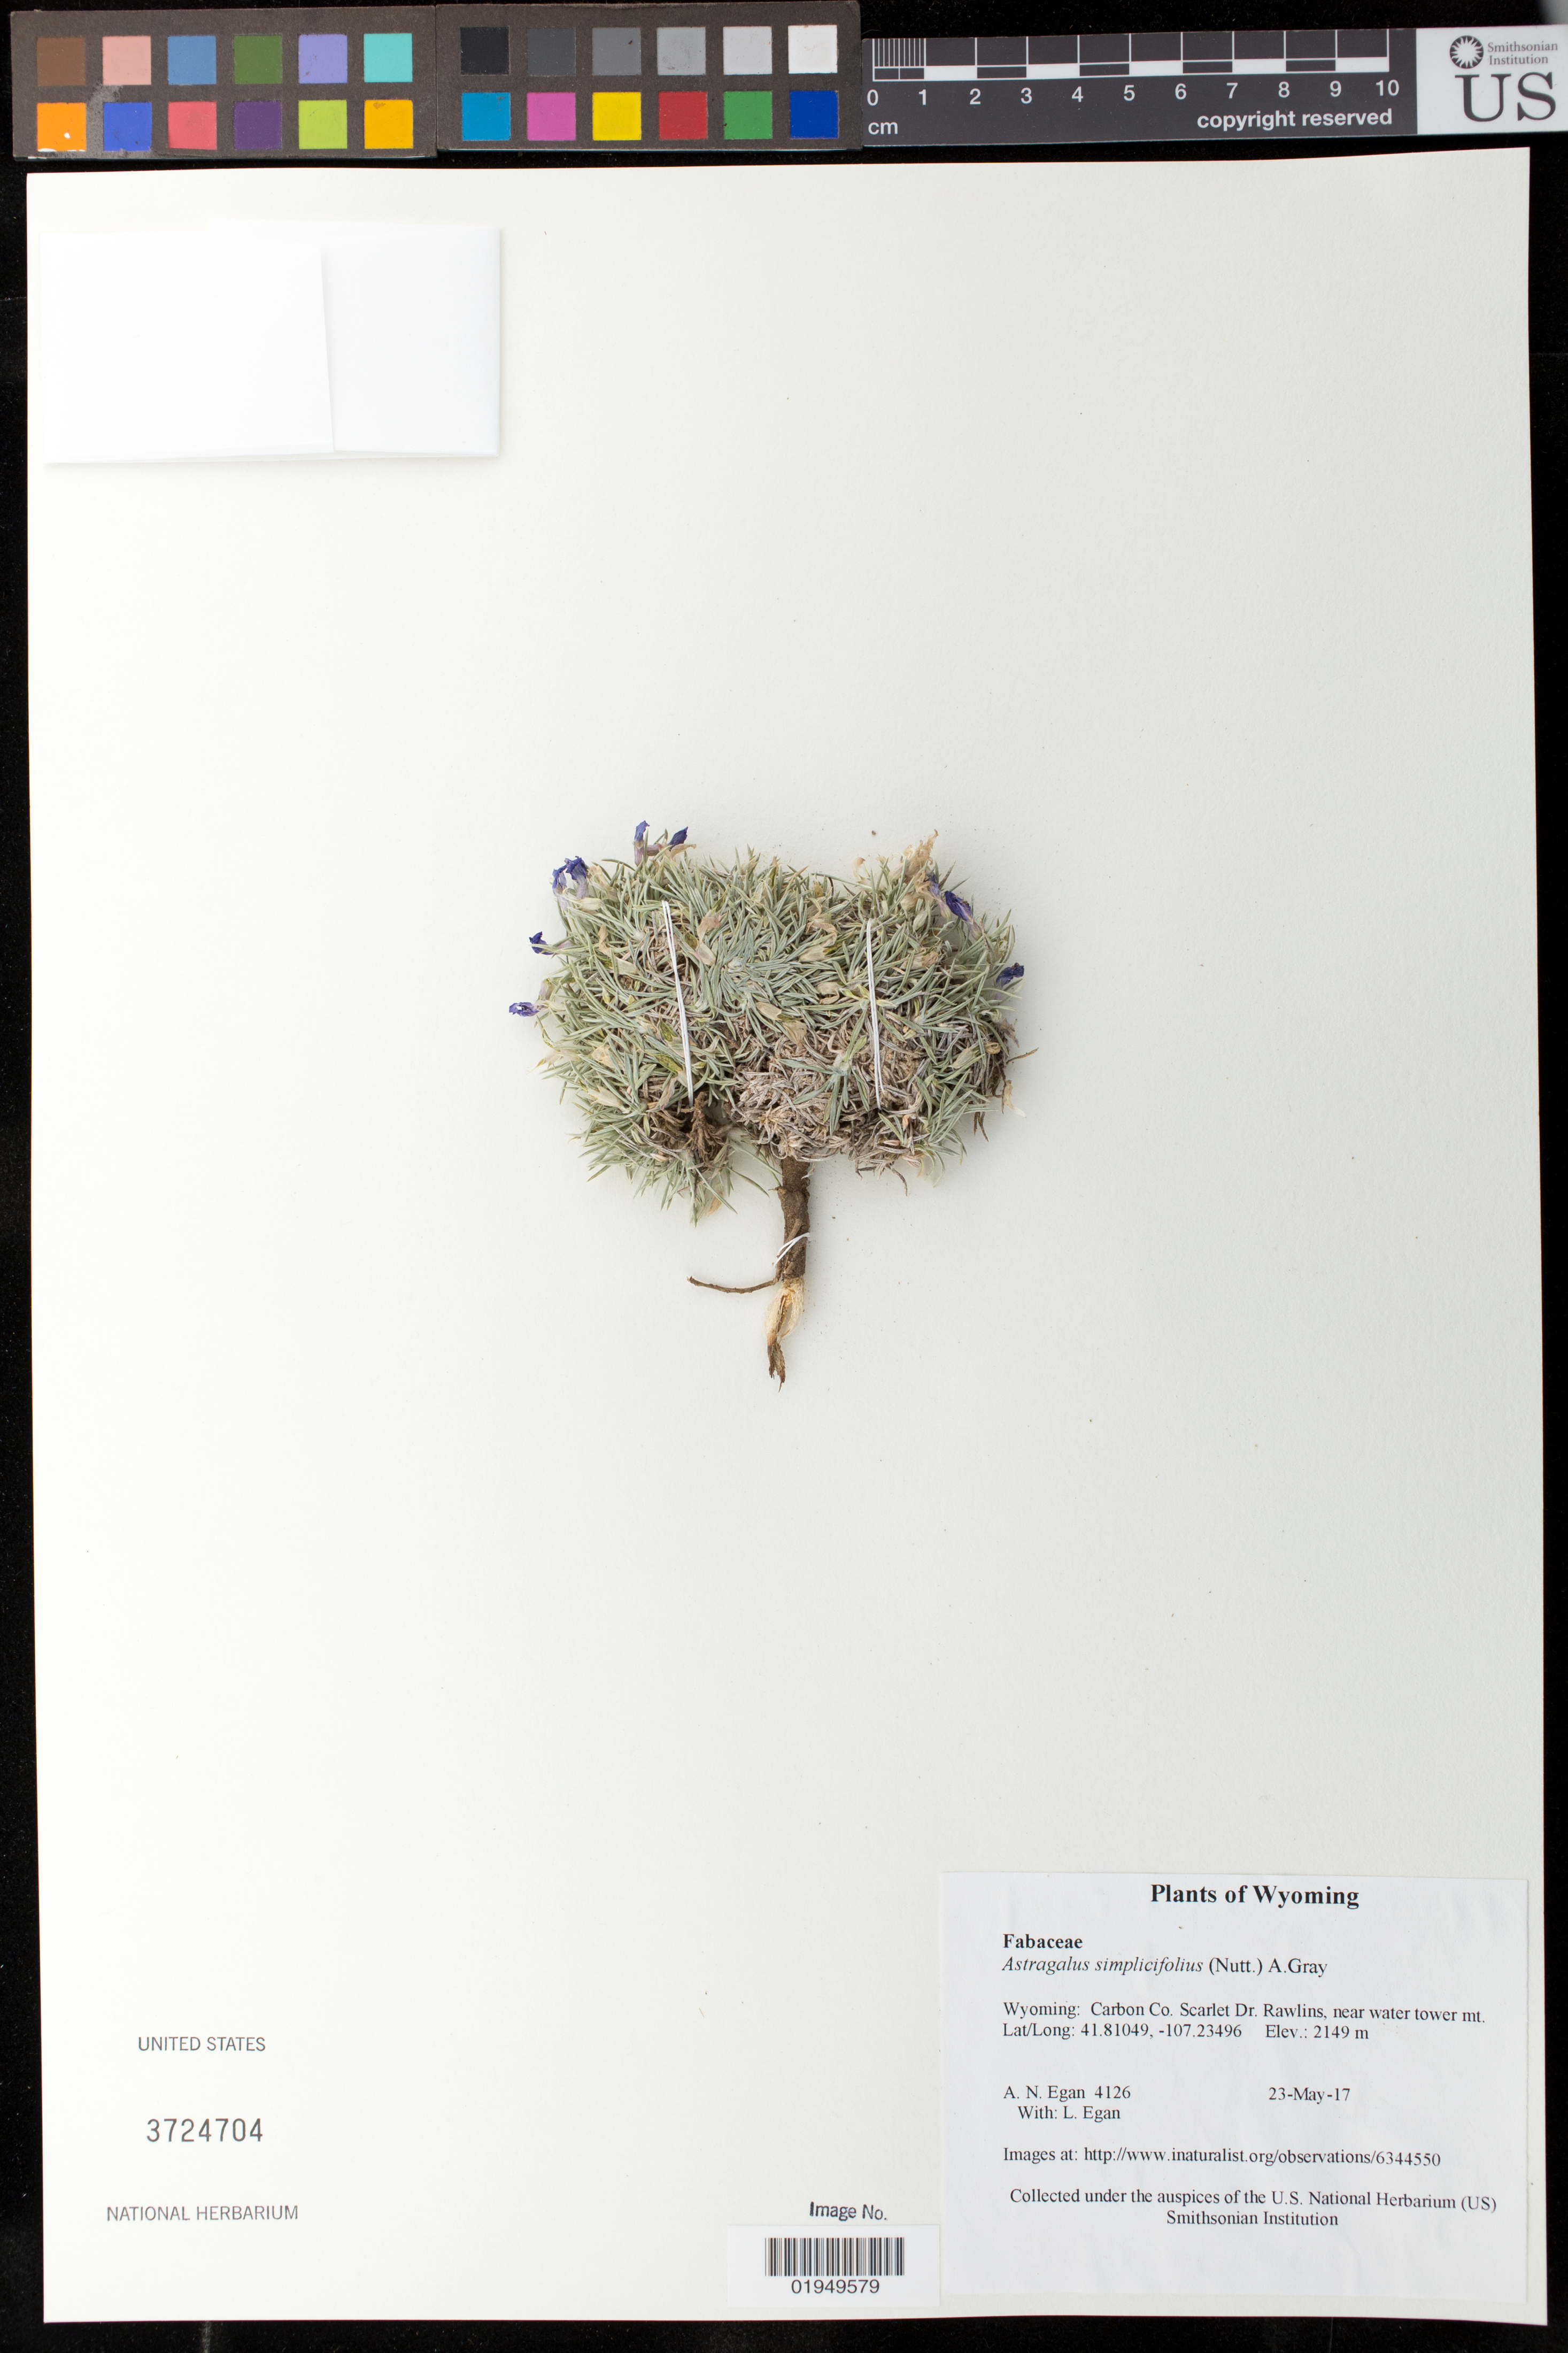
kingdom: Plantae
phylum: Tracheophyta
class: Magnoliopsida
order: Fabales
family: Fabaceae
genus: Astragalus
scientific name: Astragalus simplicifolius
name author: (Nutt.) A. Gray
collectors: A. N. Egan & L. Egan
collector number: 4126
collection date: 2017-05-23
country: United States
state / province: Wyoming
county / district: Carbon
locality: Scarlet Dr. Rawlins, near water tower mt.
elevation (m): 2149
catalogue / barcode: US 3724704